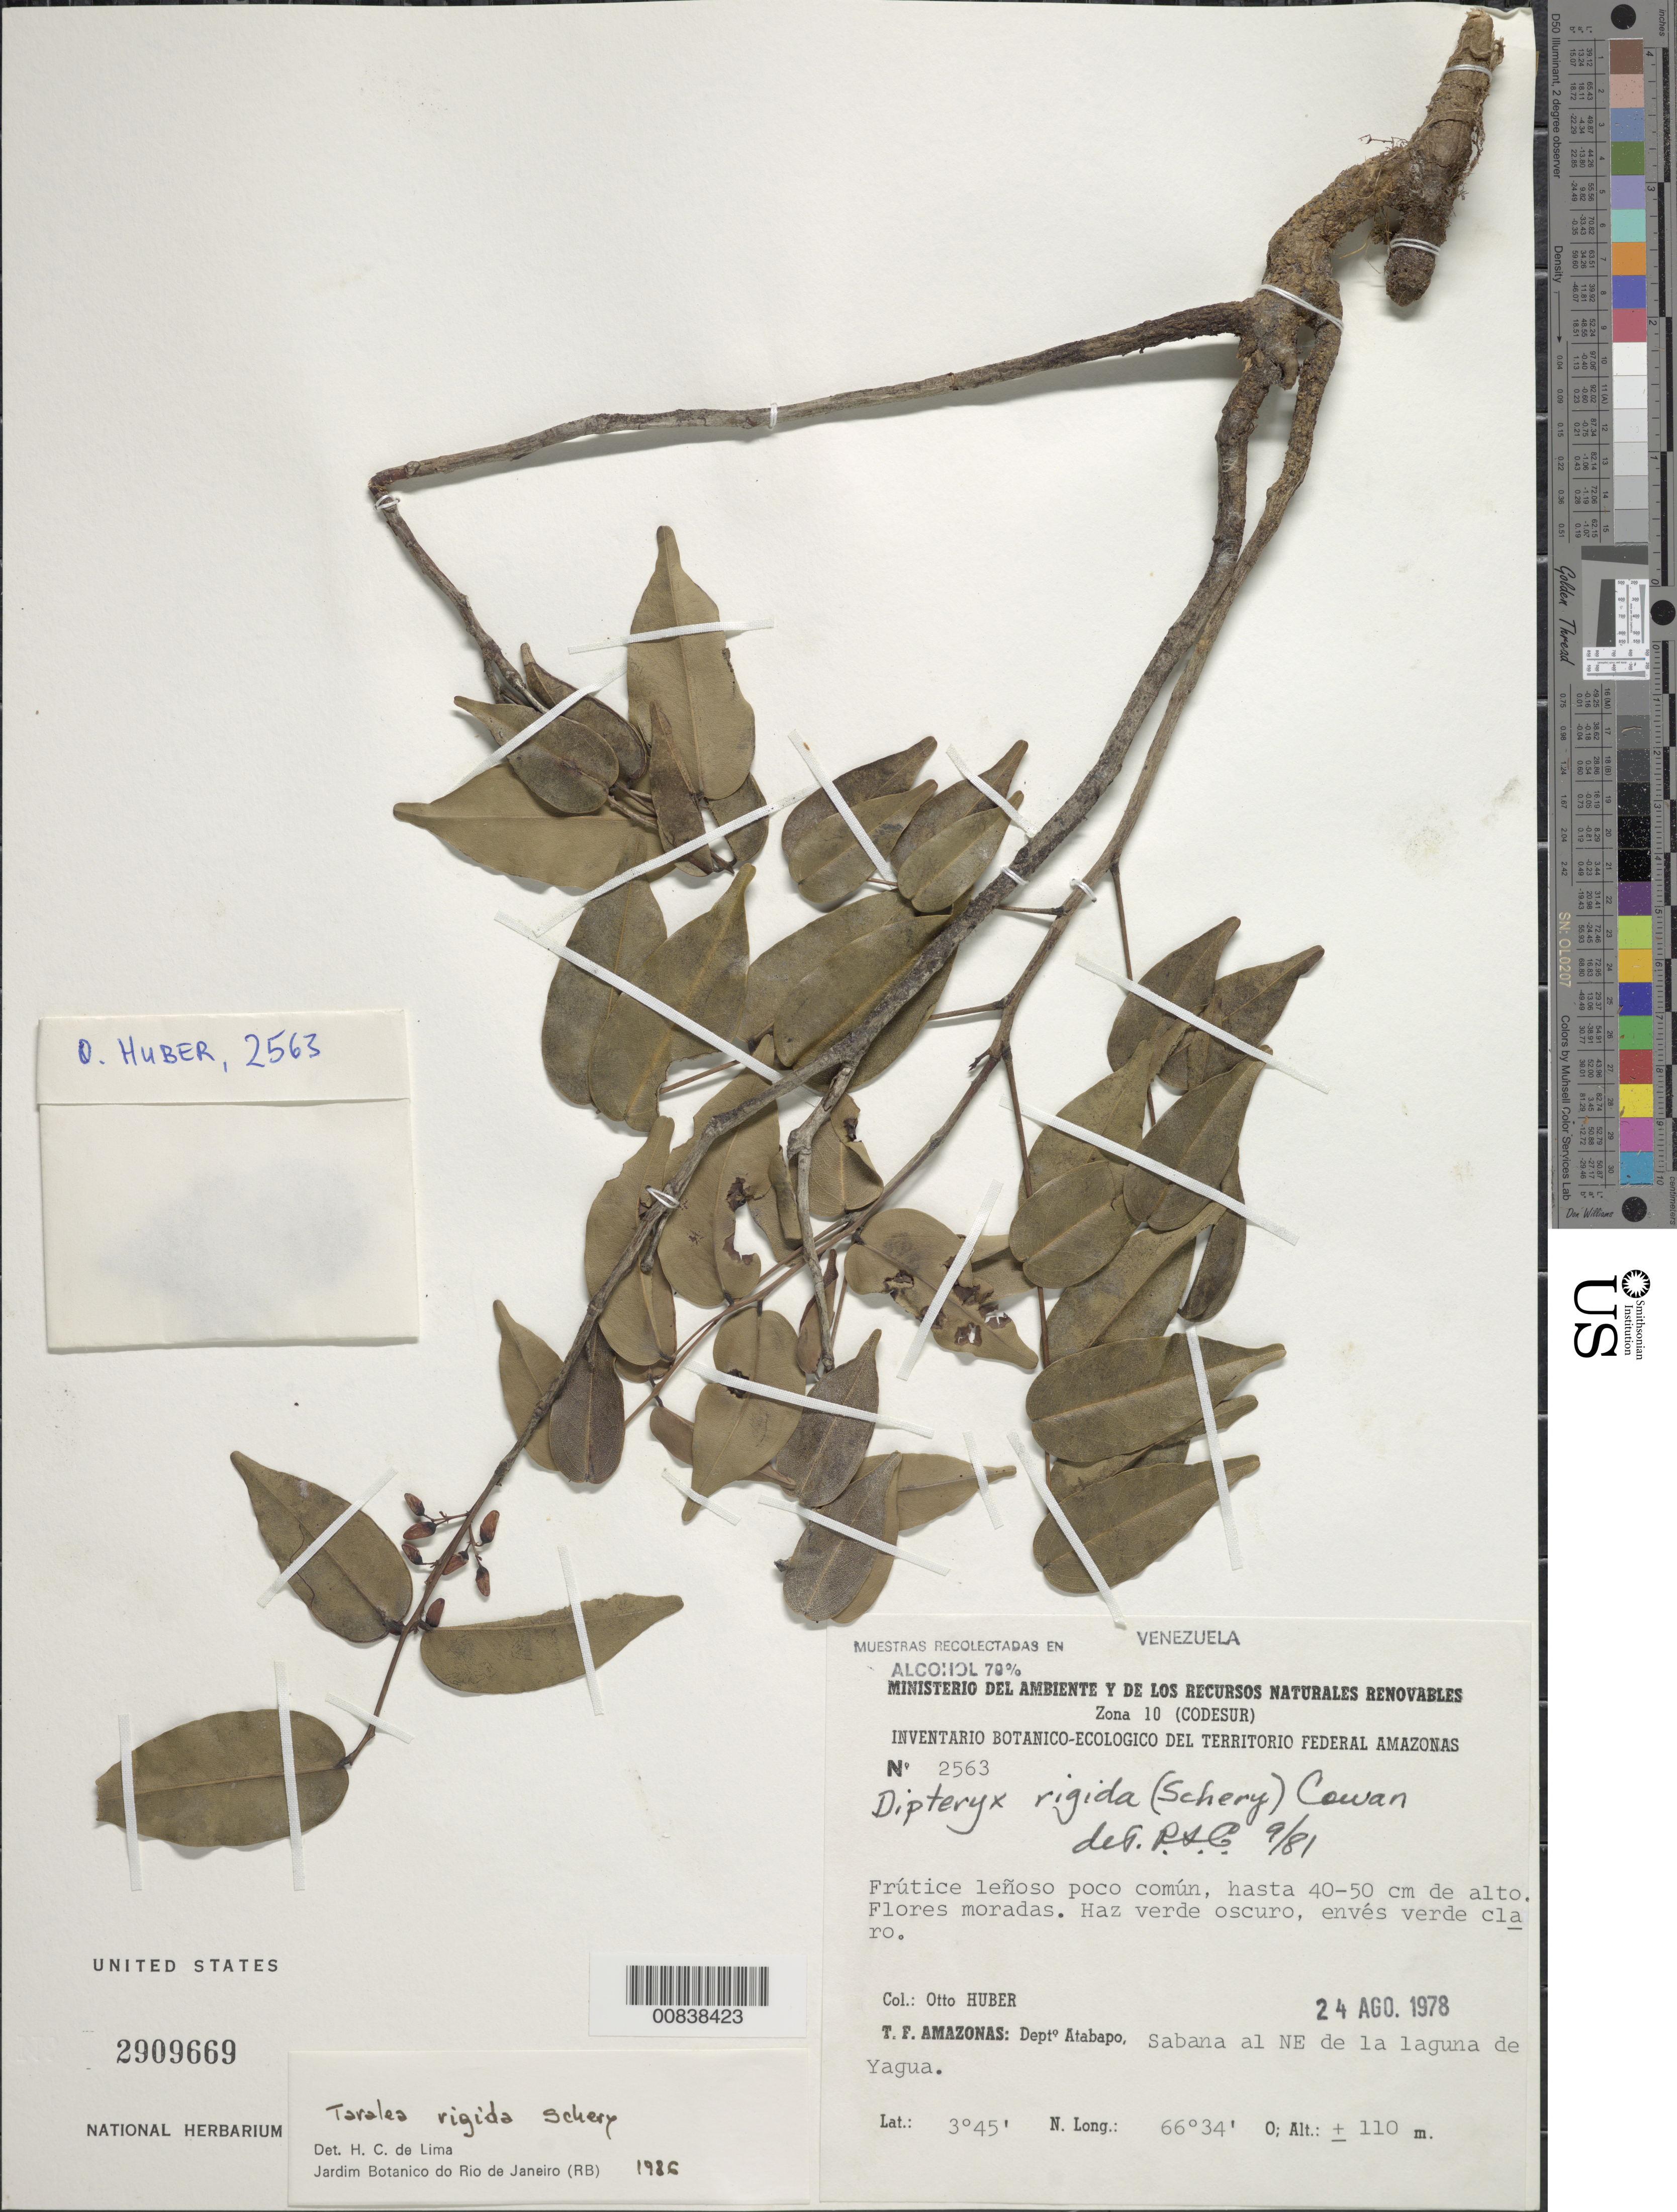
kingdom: Plantae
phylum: Tracheophyta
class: Magnoliopsida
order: Fabales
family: Fabaceae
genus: Taralea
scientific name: Taralea rigida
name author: Schery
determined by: Lima, H. C. de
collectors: O. Huber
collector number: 2563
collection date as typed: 24-Aug-78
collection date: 1978-08-24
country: Venezuela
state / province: Amazonas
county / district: Atabapo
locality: Yagua, NE de la laguna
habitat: Savanna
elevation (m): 110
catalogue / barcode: US 2909669